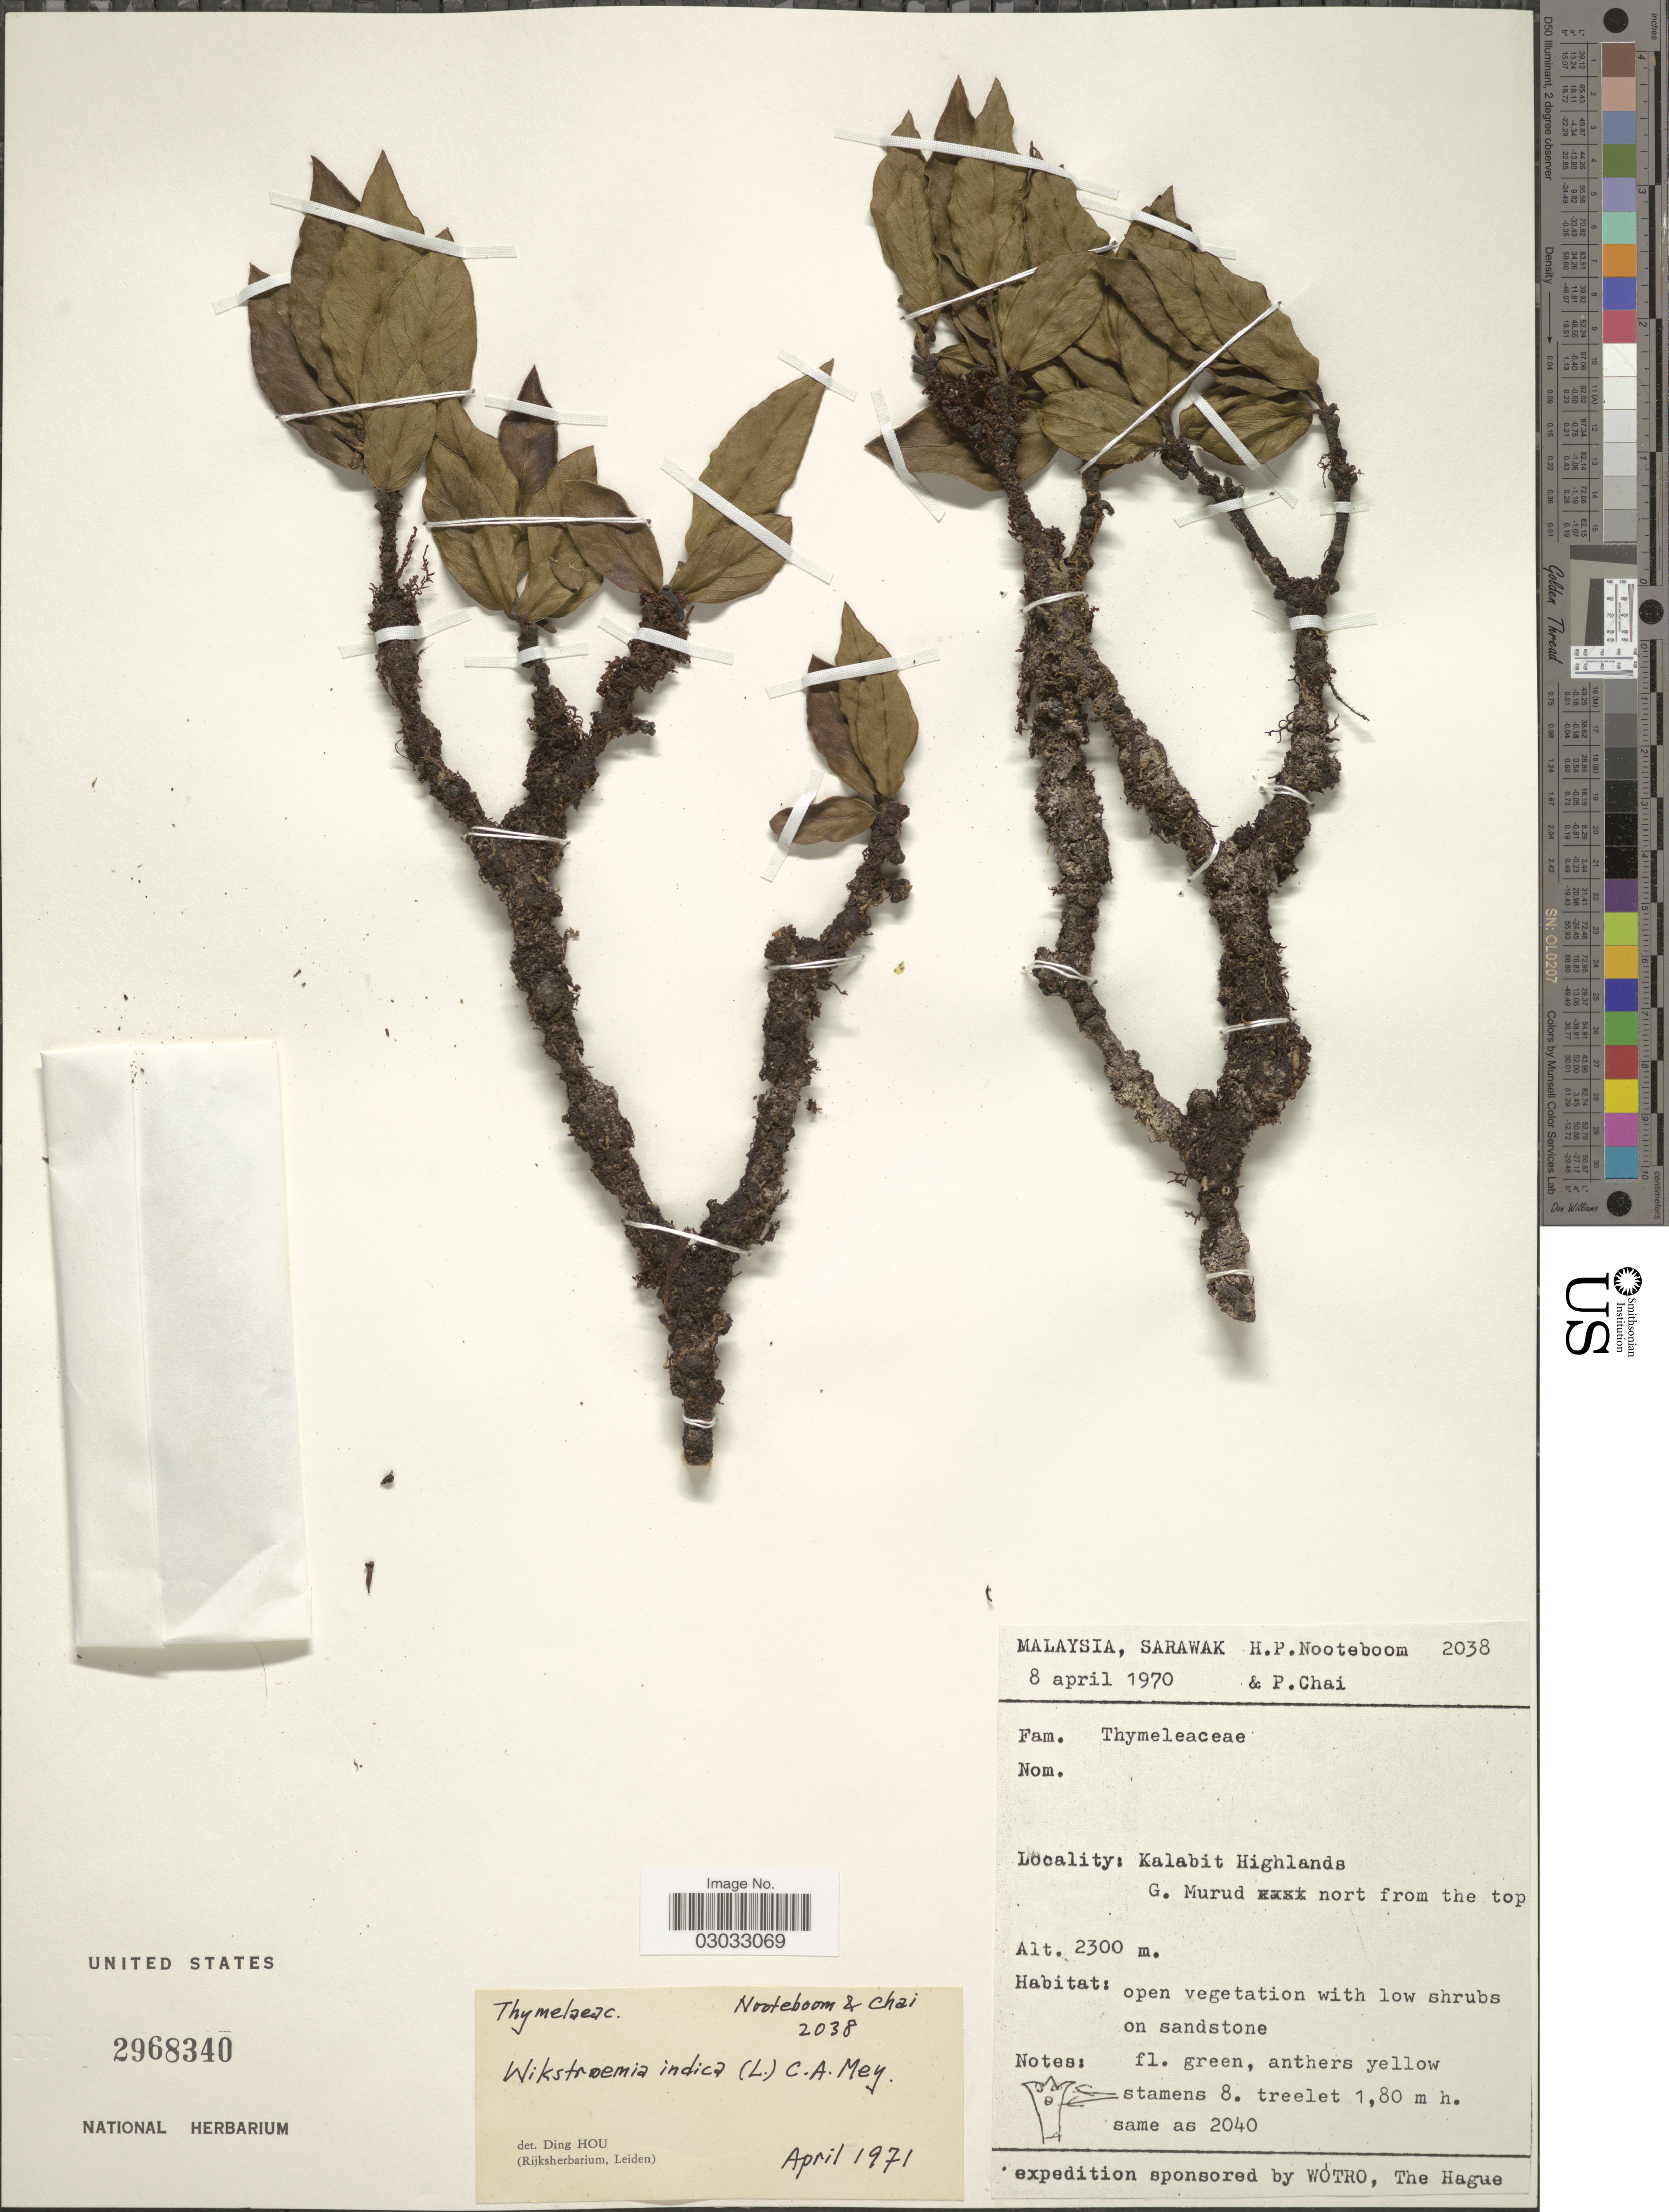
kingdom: Plantae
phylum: Tracheophyta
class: Magnoliopsida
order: Malvales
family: Thymelaeaceae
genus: Wikstroemia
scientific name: Wikstroemia indica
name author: (L.) C.A. Mey.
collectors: H. P. Nooteboom & P. Chai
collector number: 2038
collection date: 1970-04-08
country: Malaysia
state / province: Sarawak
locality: Kalabit Highlands, G. Murud nort from the top.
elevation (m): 2300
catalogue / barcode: US 2968340